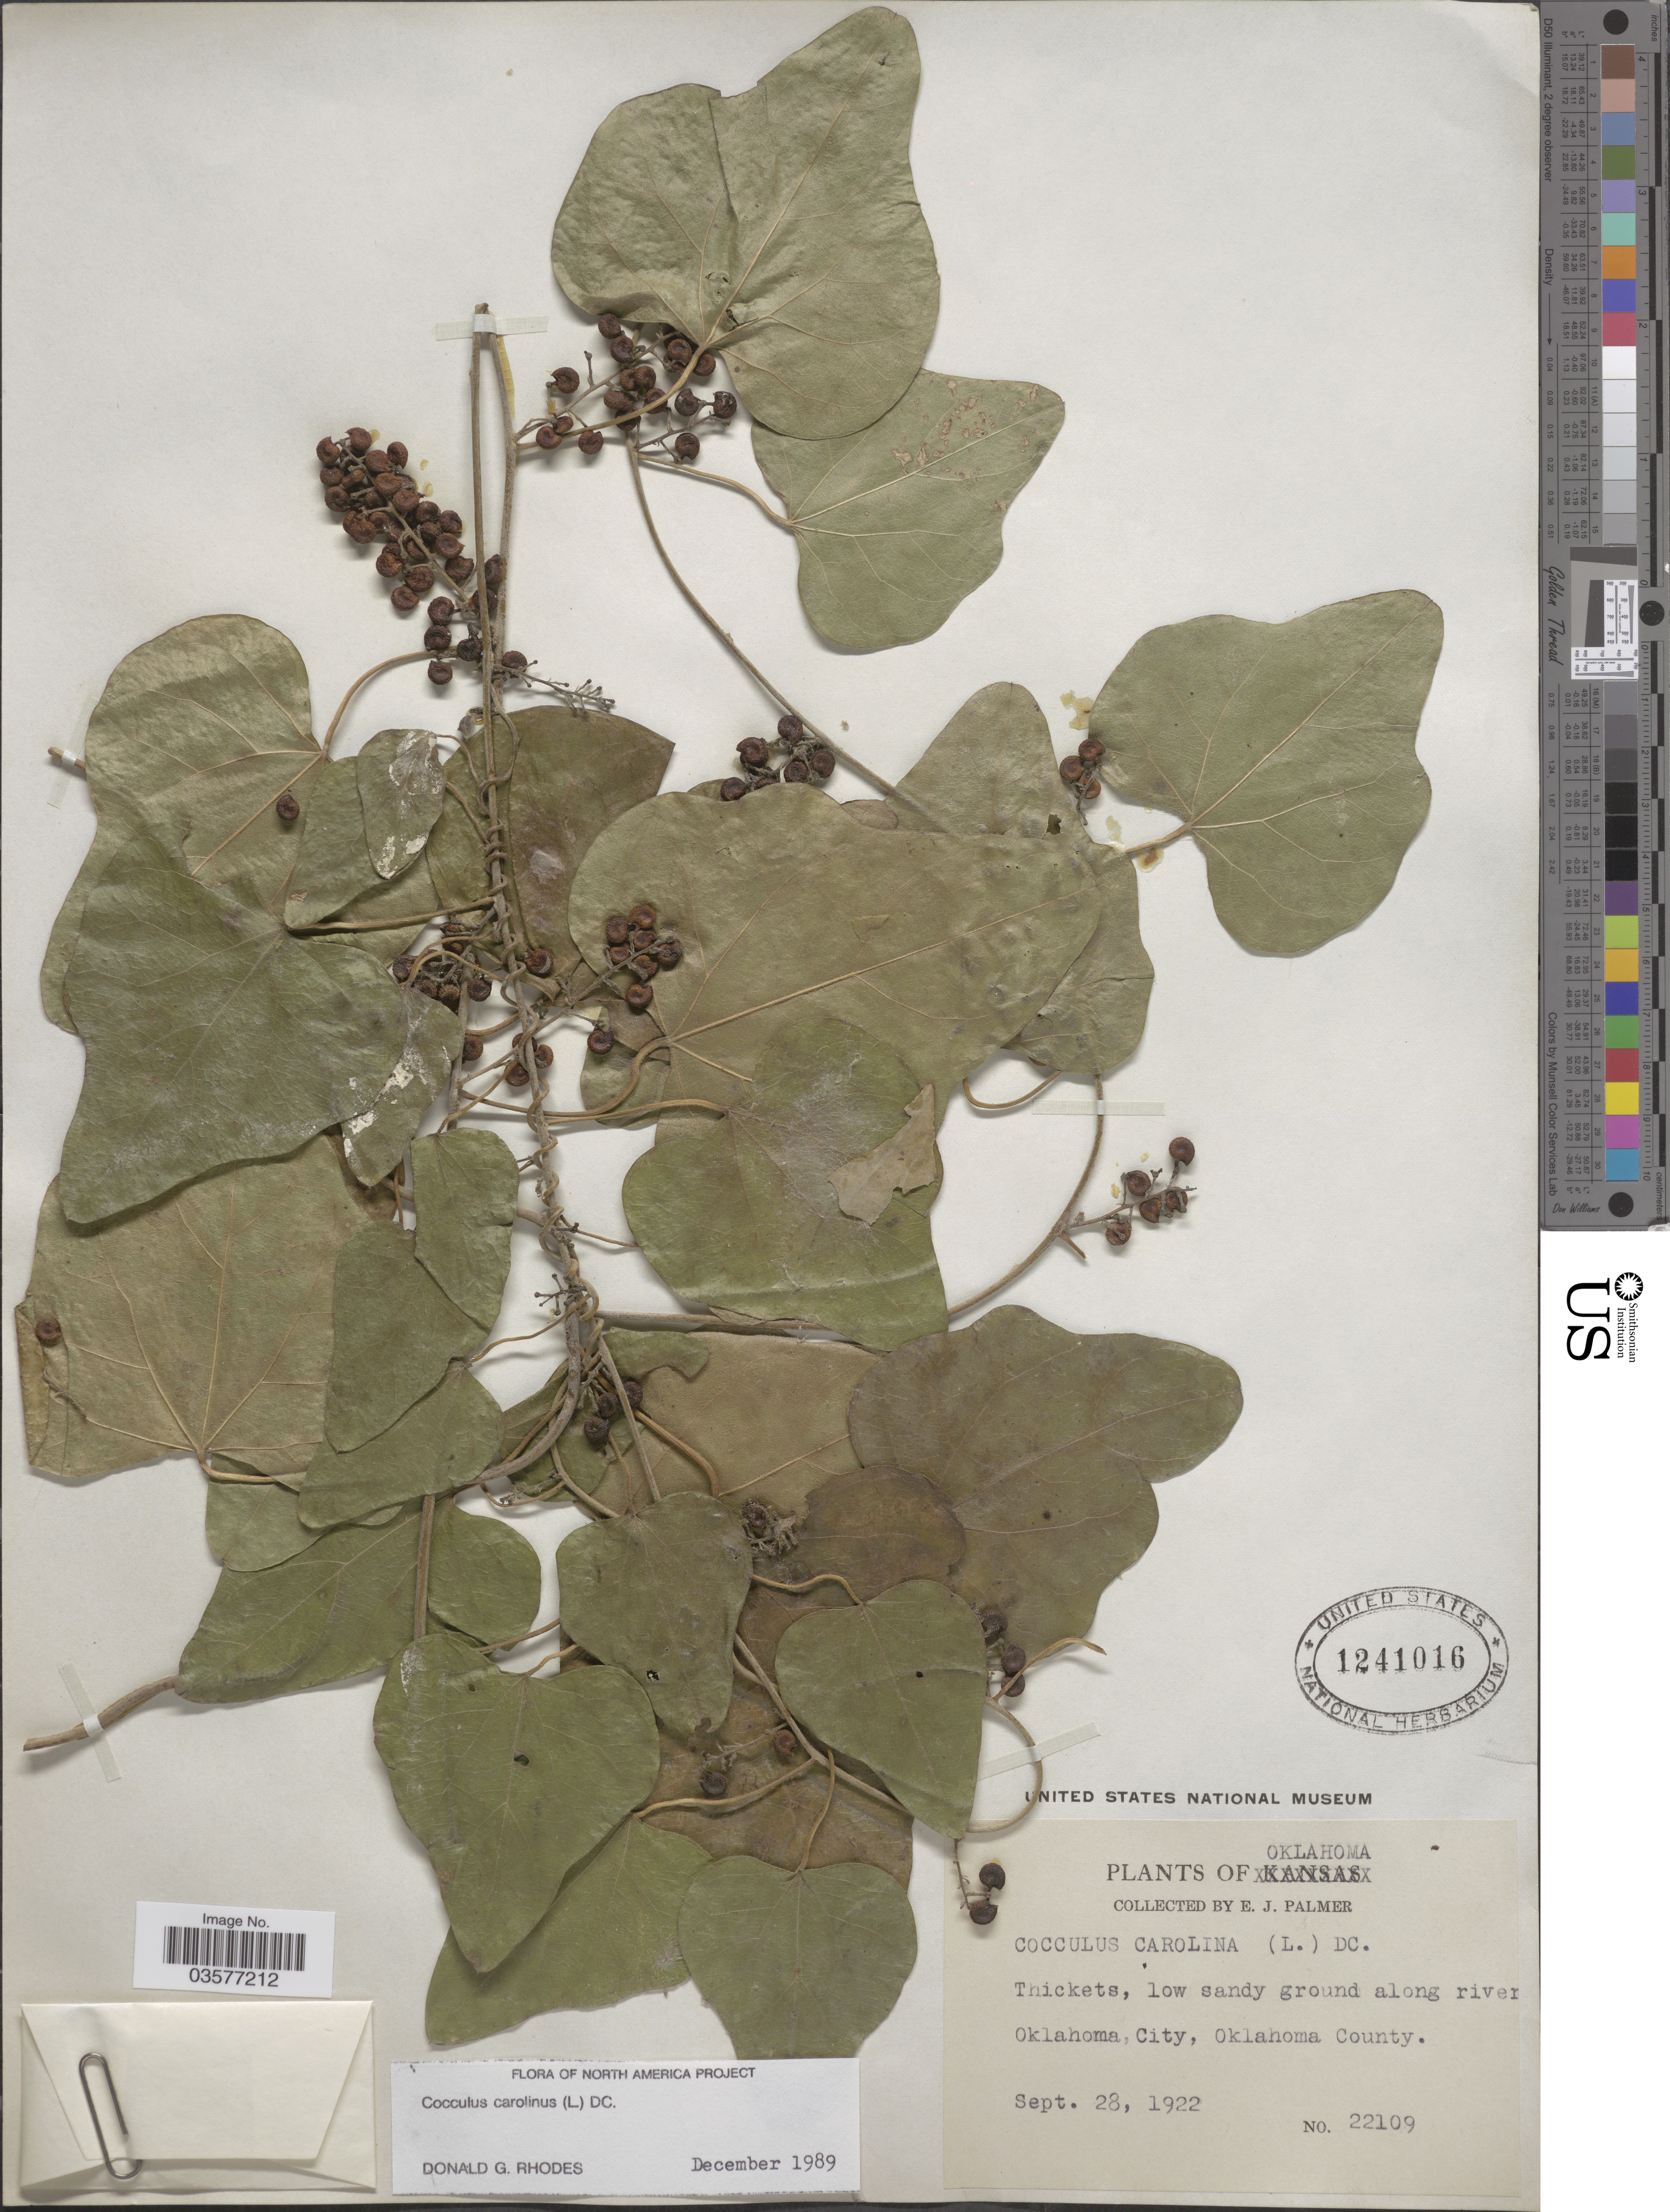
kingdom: Plantae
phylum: Tracheophyta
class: Magnoliopsida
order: Ranunculales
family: Menispermaceae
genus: Cocculus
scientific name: Cocculus carolinus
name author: (L.) DC.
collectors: E. J. Palmer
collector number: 22109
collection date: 1922-09-28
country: United States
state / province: Oklahoma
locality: Thickets, low sandy ground along river Oklahoma City, Oklahoma County.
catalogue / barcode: US 1241016